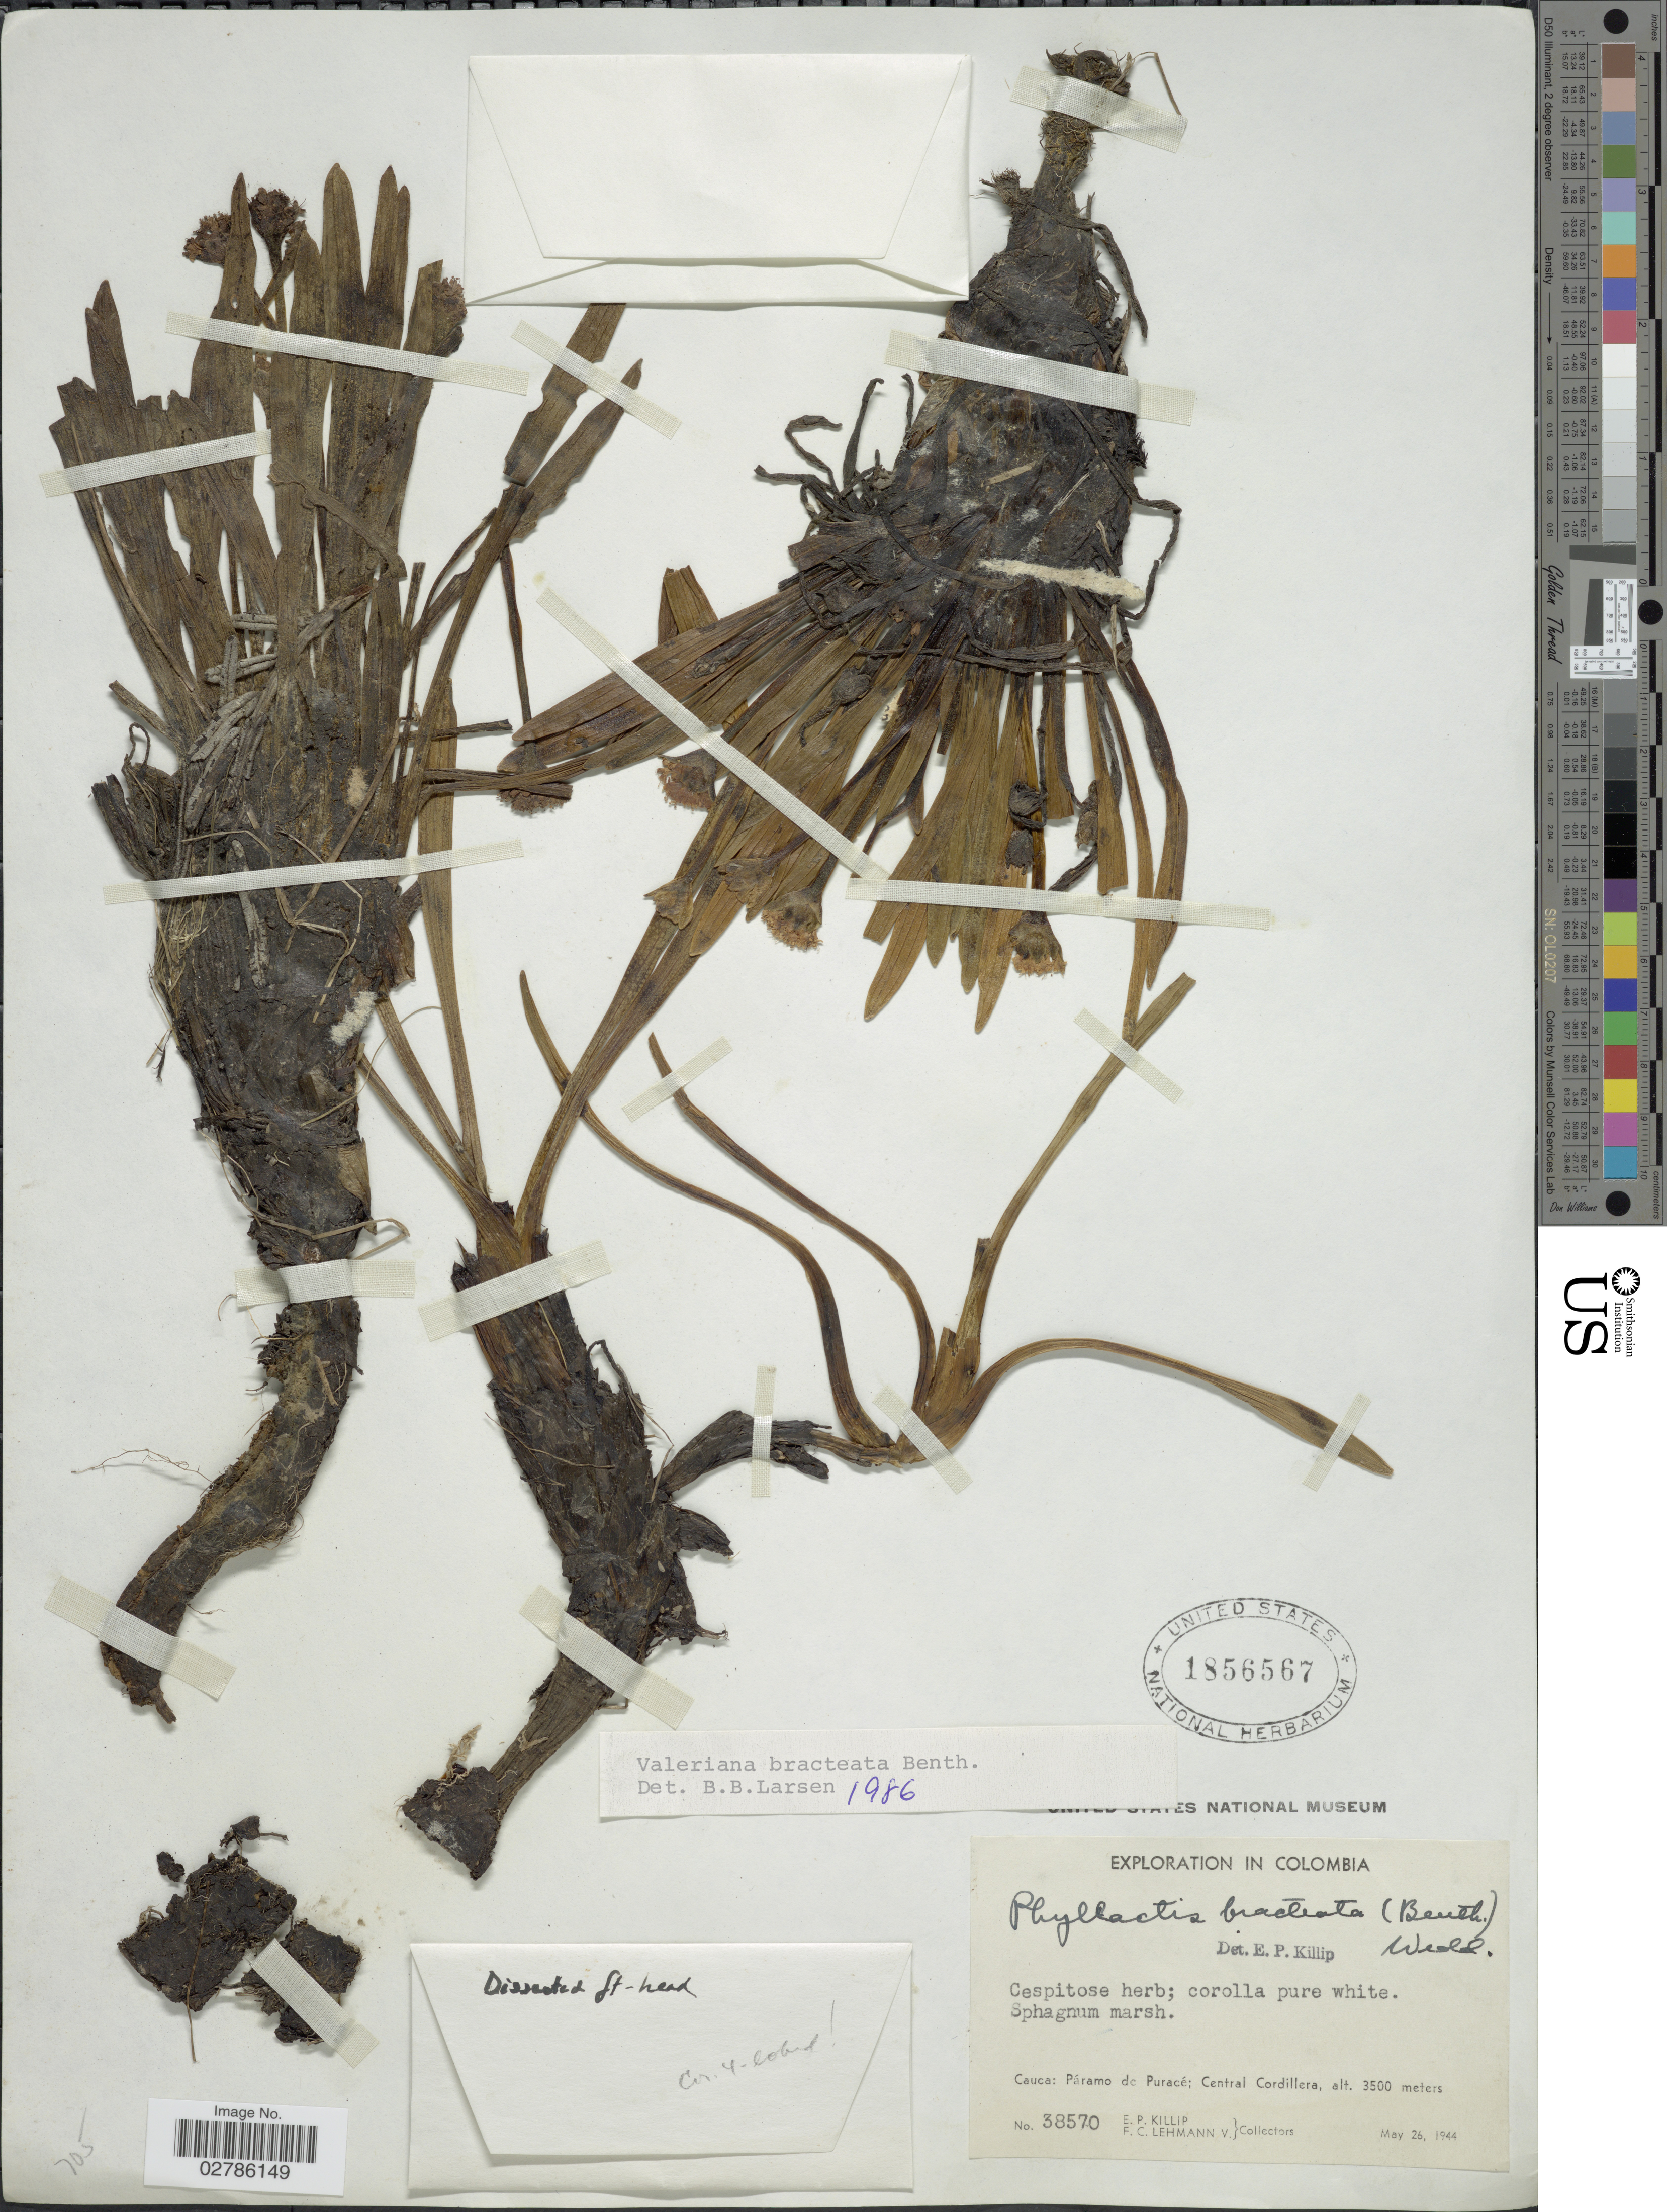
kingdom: Plantae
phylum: Tracheophyta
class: Magnoliopsida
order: Dipsacales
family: Caprifoliaceae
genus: Phyllactis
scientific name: Phyllactis bracteata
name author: (Benth.) Wedd.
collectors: E. P. Killip & F. Lehmann v.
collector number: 38570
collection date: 1944-05-26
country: Colombia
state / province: Cauca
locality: Páramo de Puracé, Central Cordillera.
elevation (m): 3500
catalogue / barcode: US 1856567